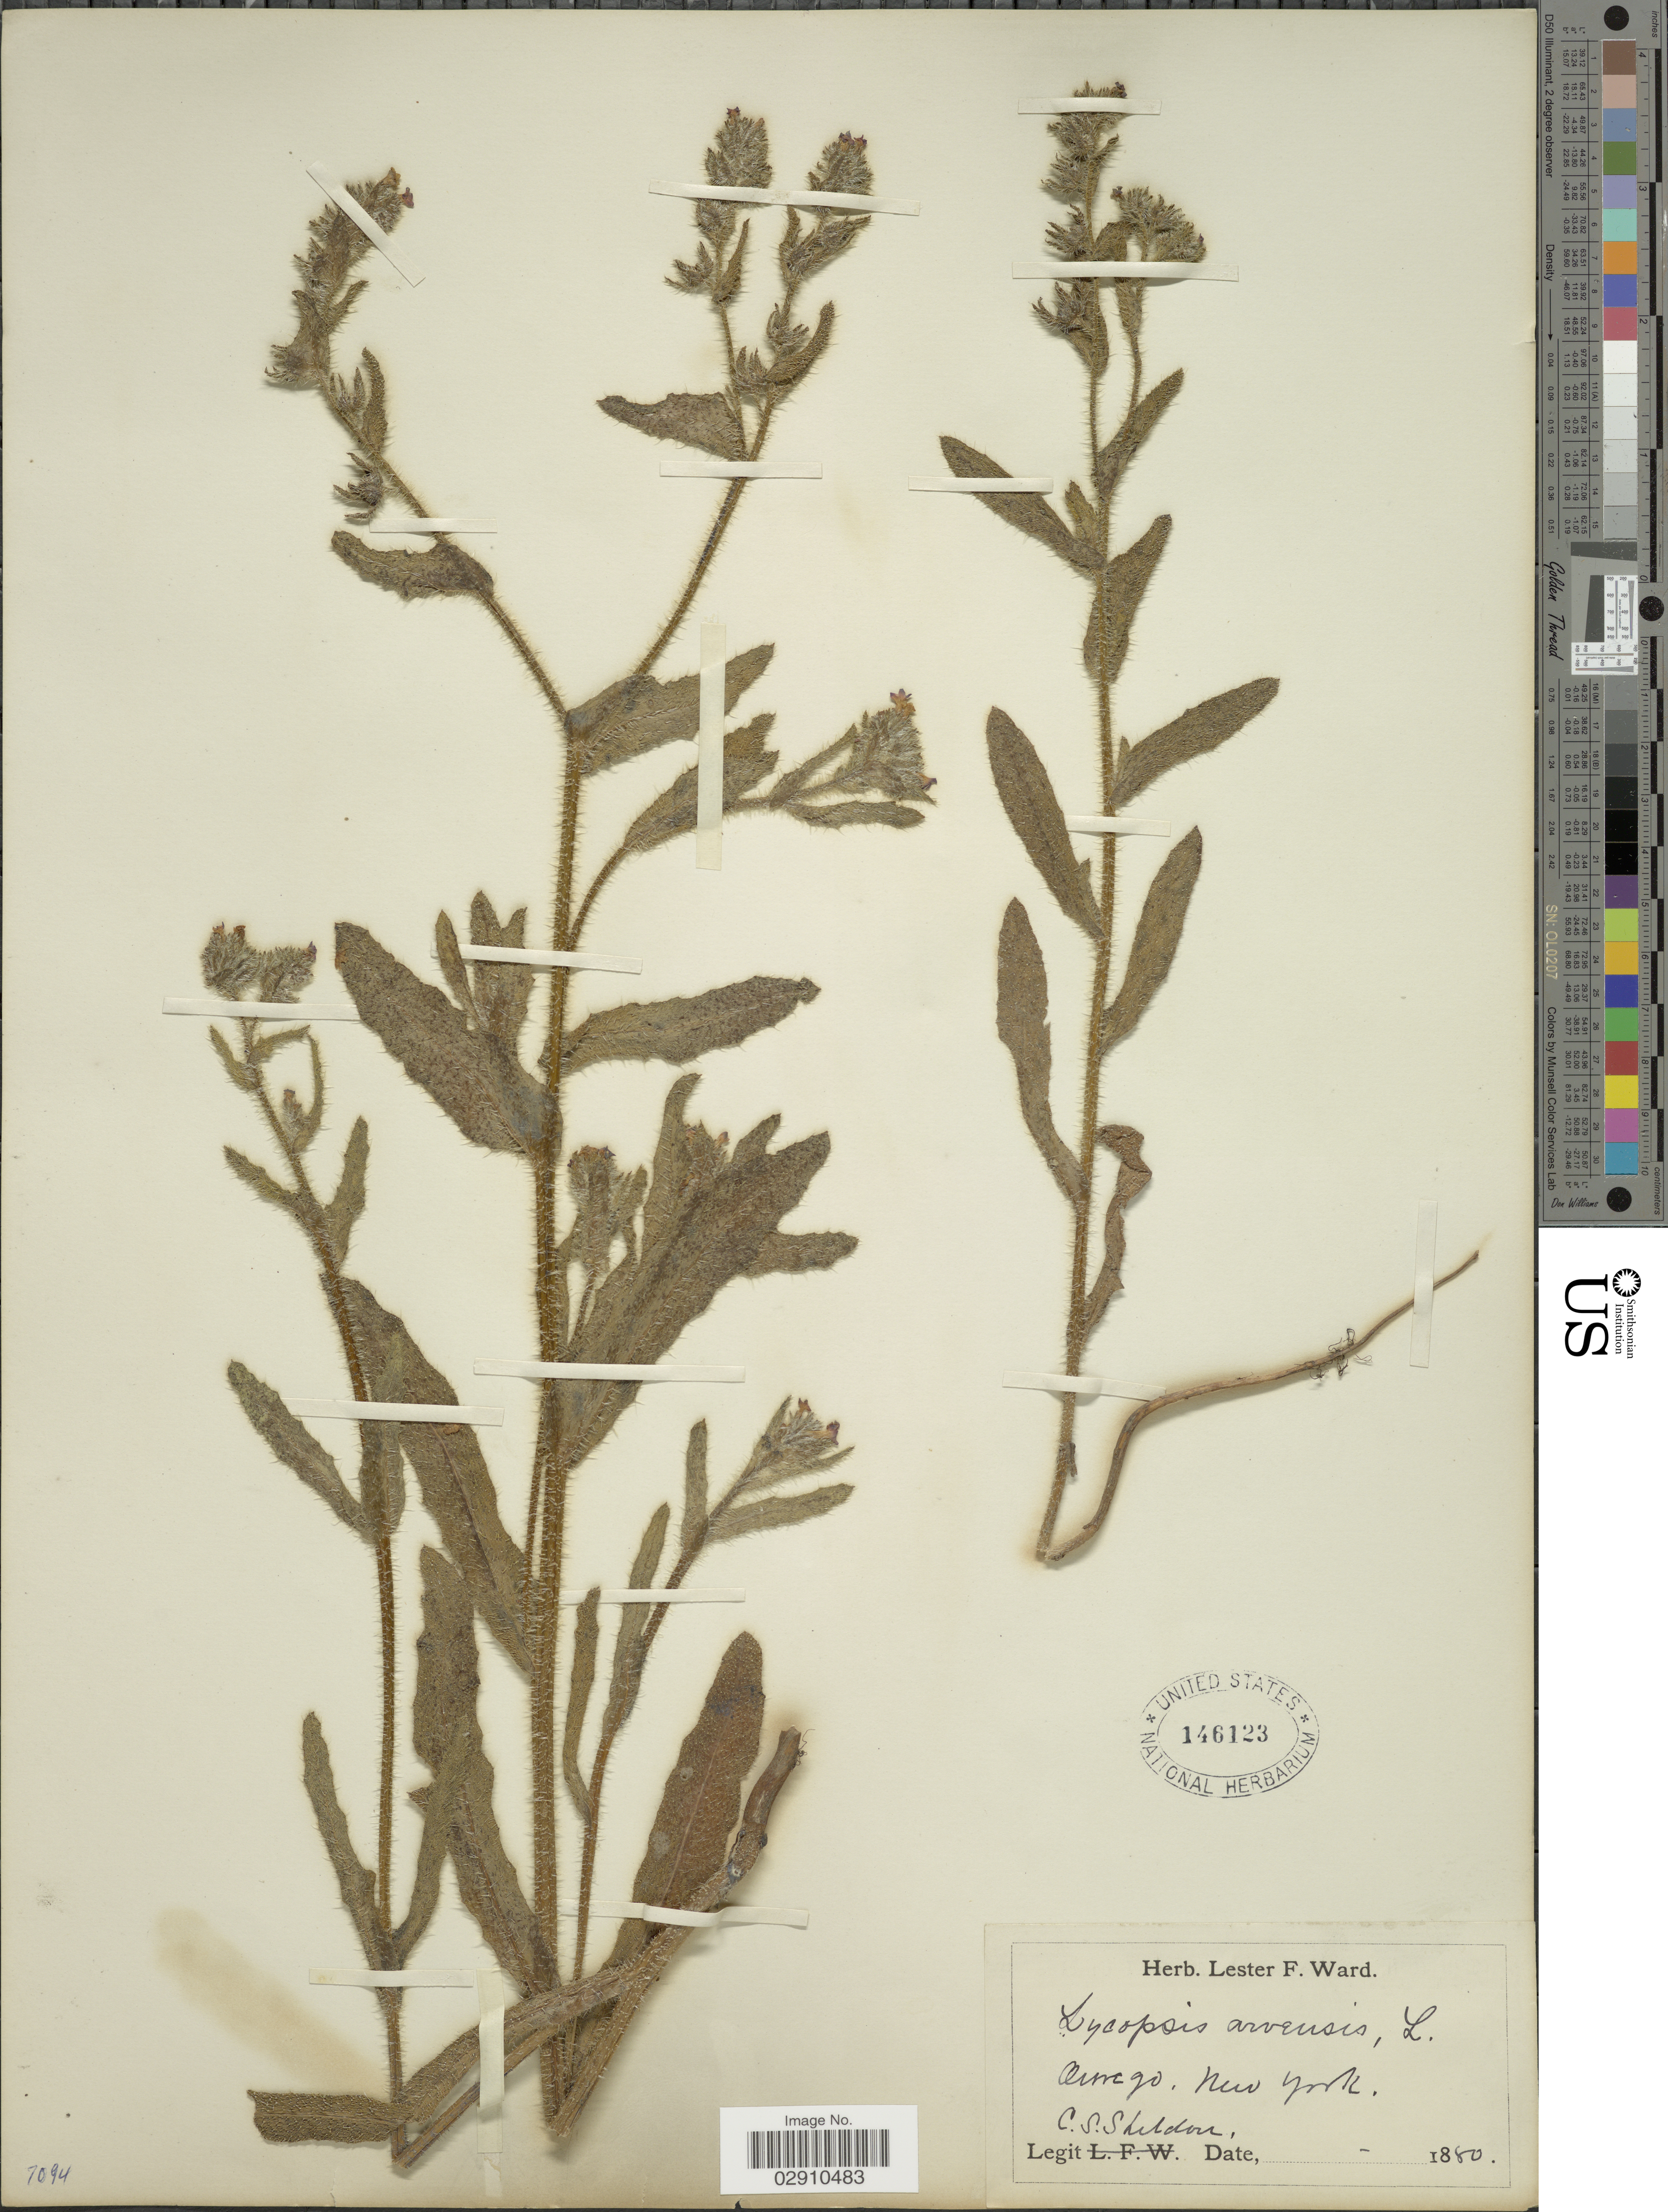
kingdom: Plantae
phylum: Tracheophyta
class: Magnoliopsida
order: Boraginales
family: Boraginaceae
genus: Lycopsis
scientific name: Lycopsis arvensis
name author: L.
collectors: C. S. Sheldon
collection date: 1880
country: United States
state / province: New York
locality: Orwego, New York.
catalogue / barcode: US 146123